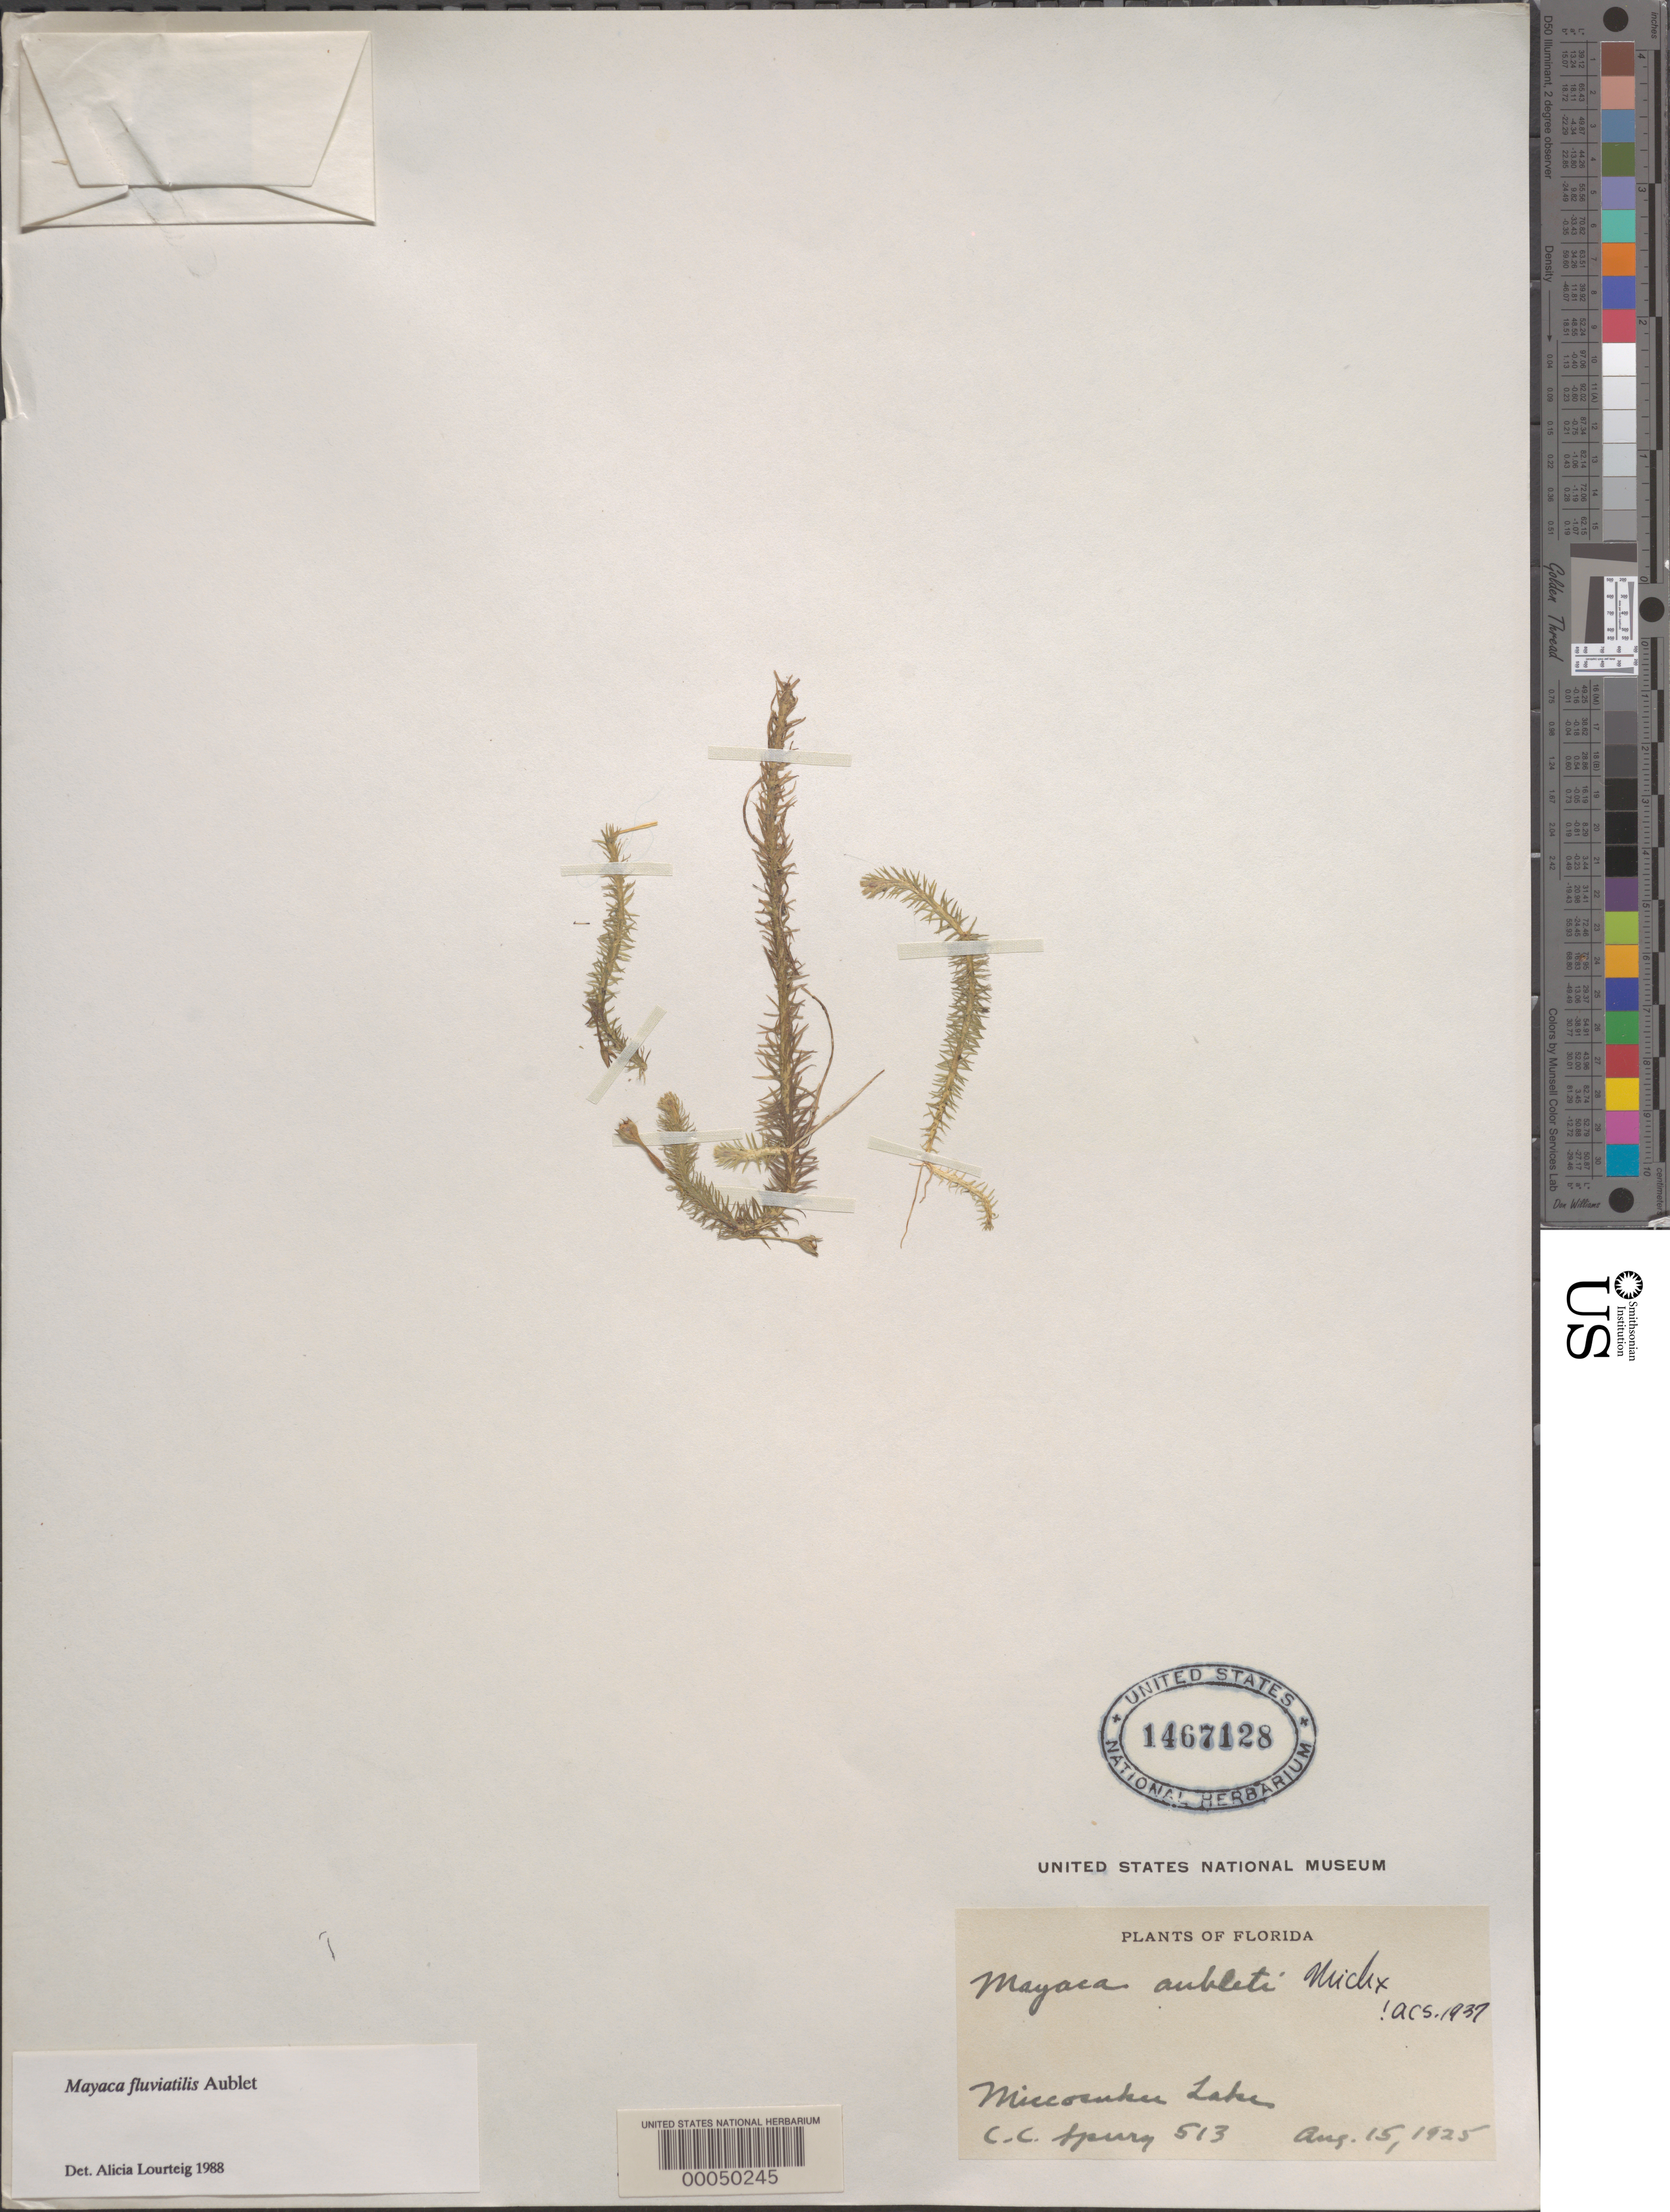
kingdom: Plantae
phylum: Tracheophyta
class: Liliopsida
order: Poales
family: Mayacaceae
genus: Mayaca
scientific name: Mayaca fluviatilis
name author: Aubl.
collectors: C. C. Sperry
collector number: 513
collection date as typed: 15 Aug 1925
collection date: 1925-08-15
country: United States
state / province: Florida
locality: Miccocuken lake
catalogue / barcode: US 1467128